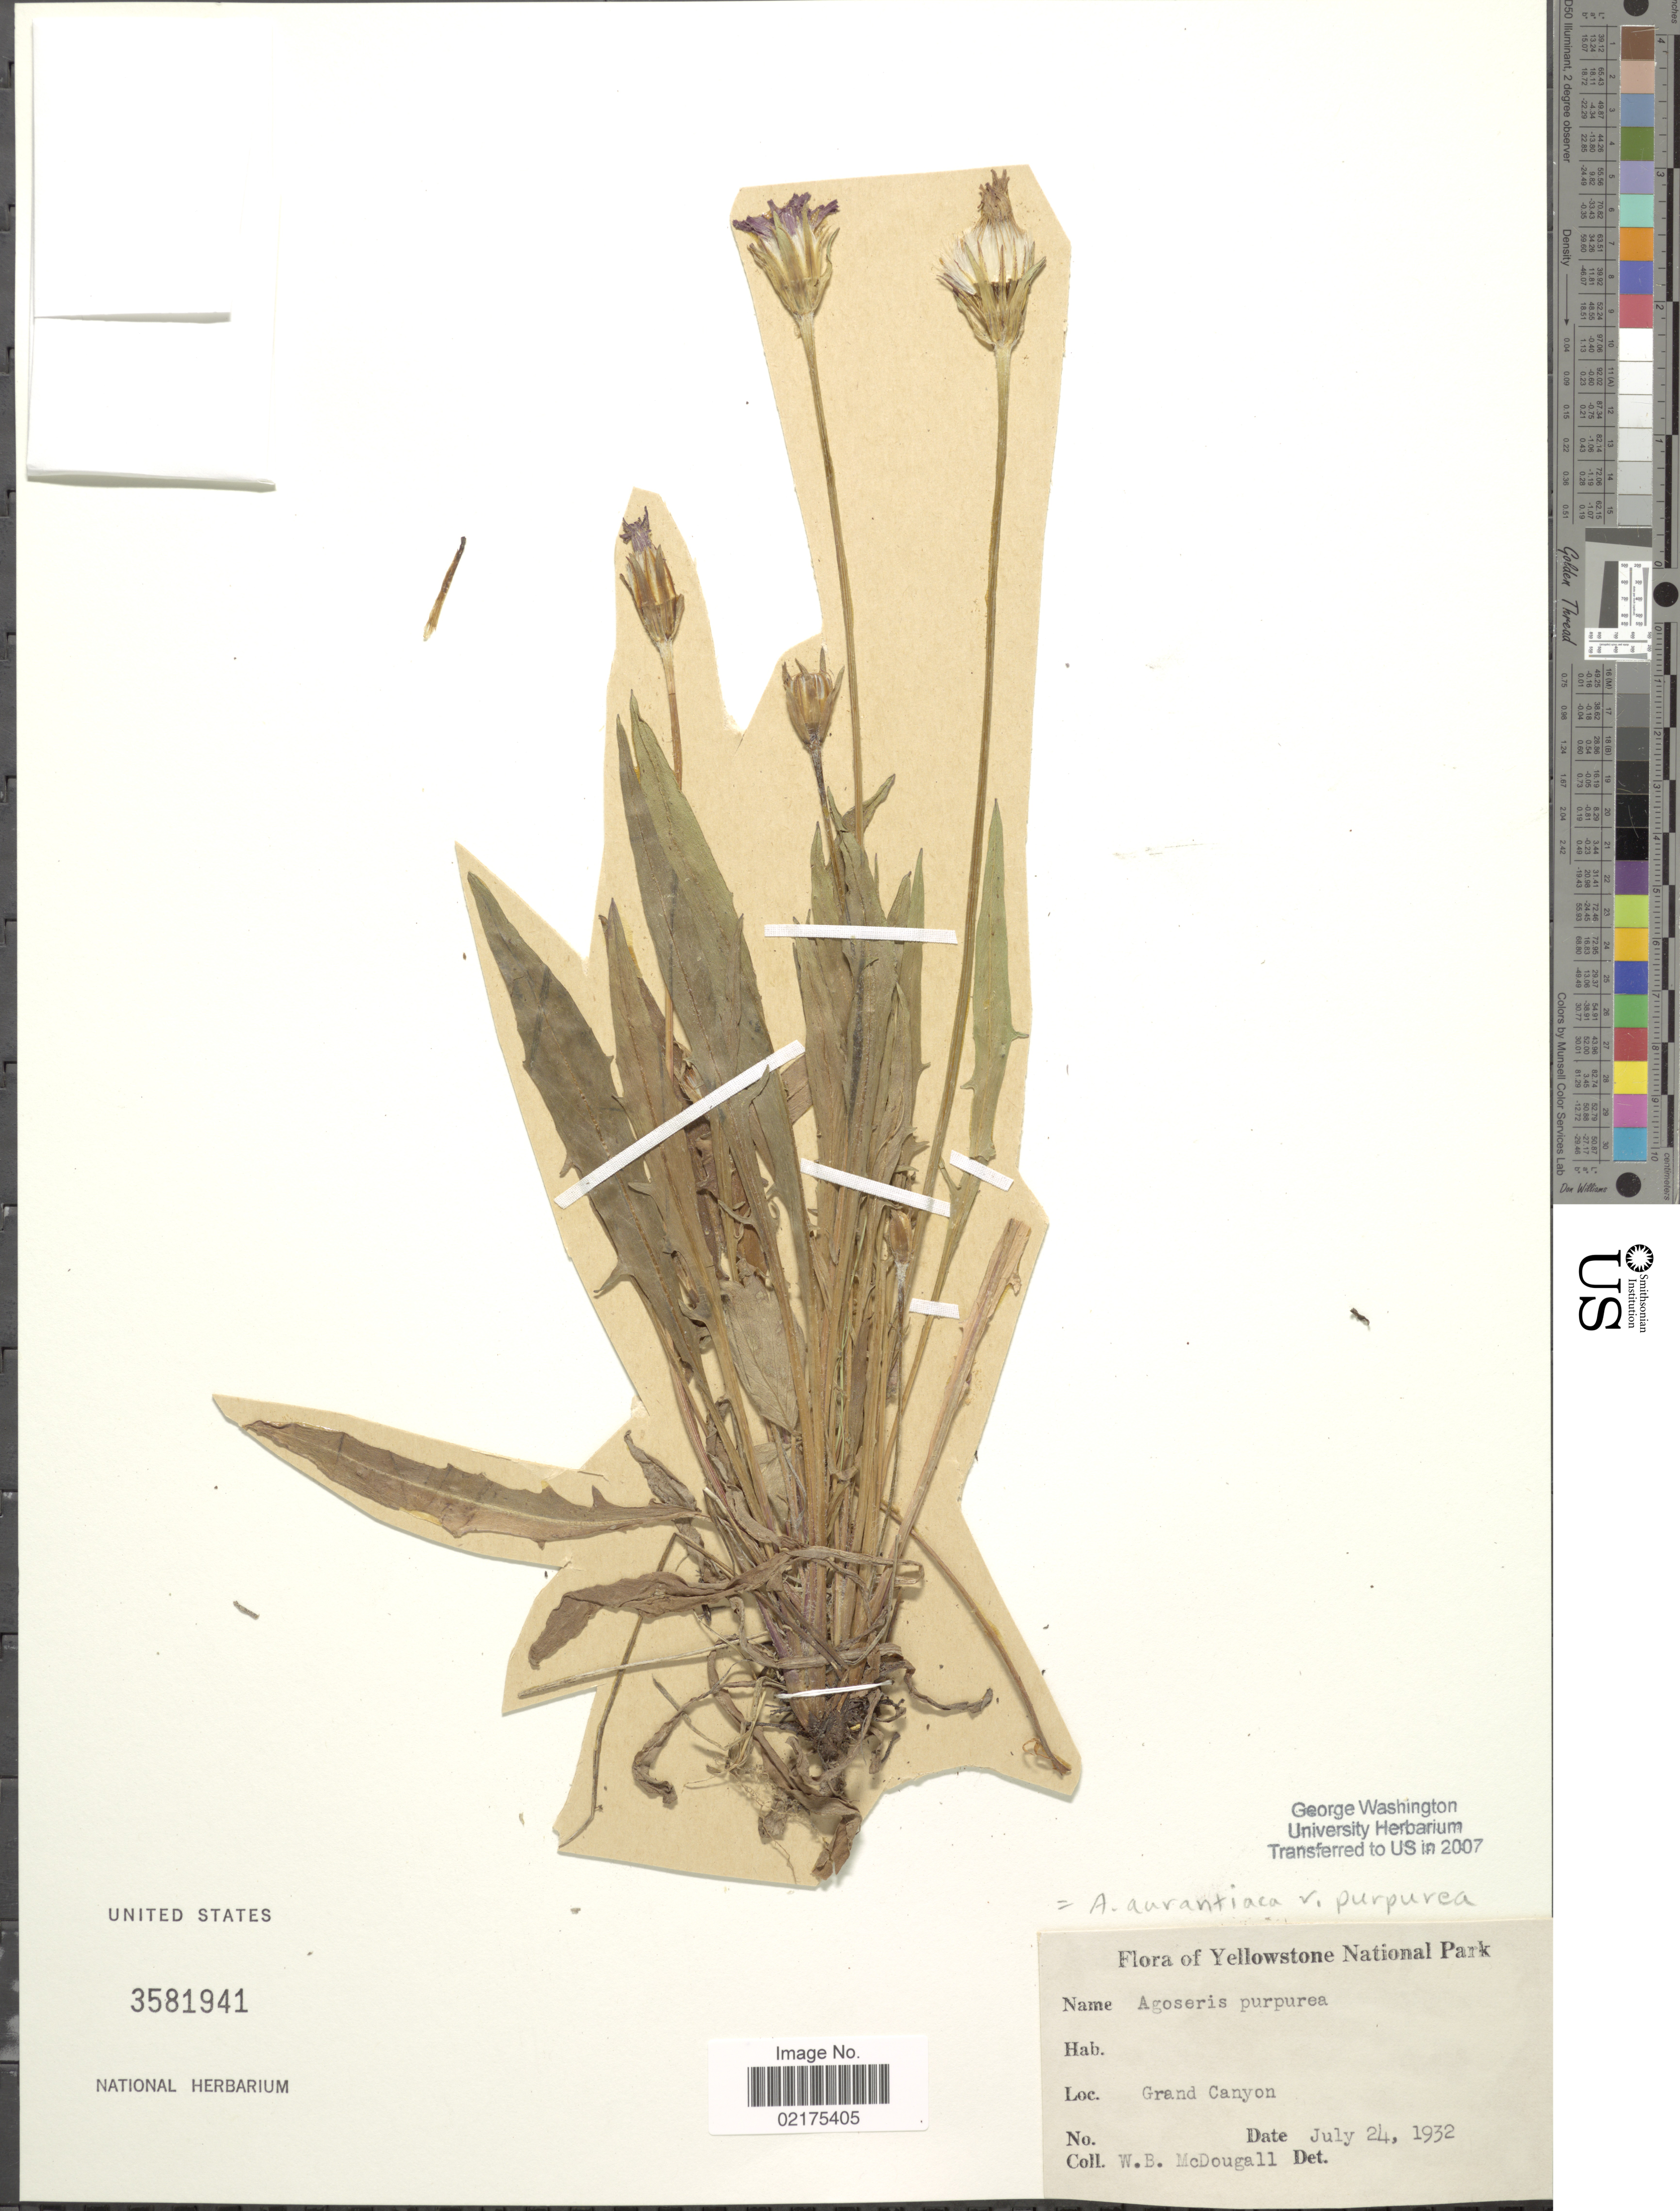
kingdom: Plantae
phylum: Tracheophyta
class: Magnoliopsida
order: Asterales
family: Asteraceae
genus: Agoseris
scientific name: Agoseris aurantiaca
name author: (Hook.) Greene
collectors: W. B. McDougall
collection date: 1932-07-24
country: United States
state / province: Wyoming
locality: Yellowstone National Park, Grand Canyon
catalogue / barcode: US 3581941